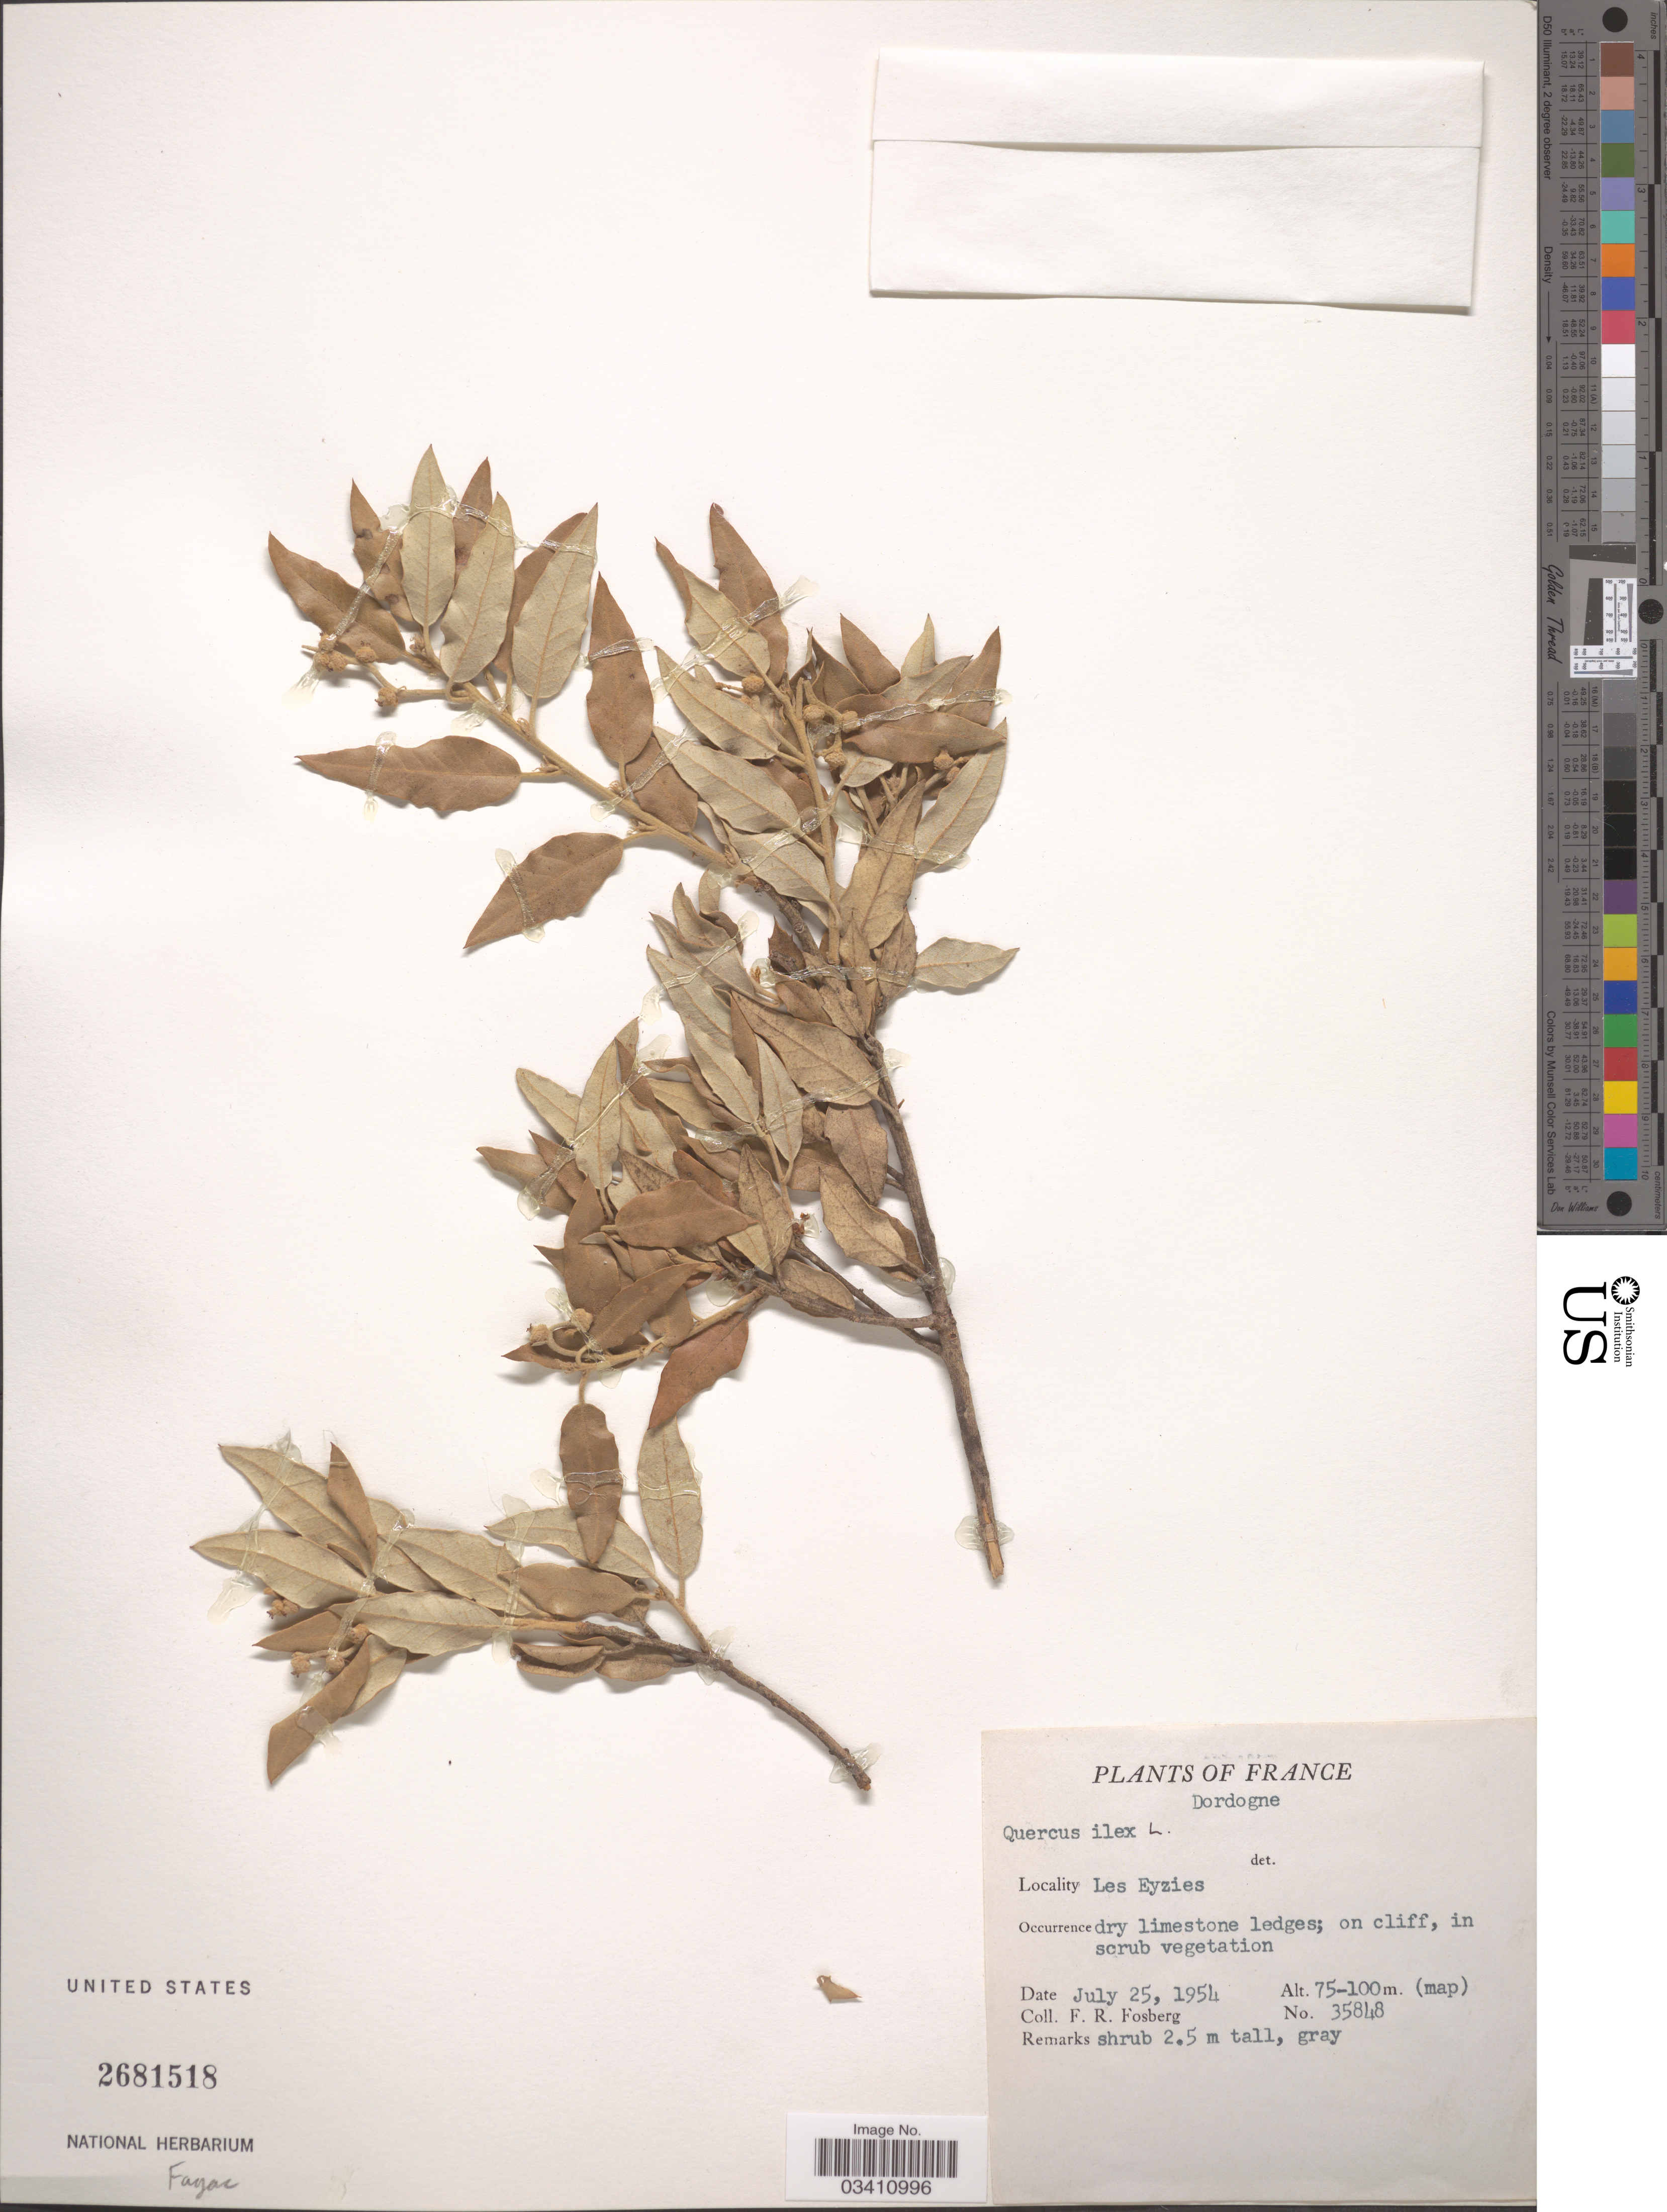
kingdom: Plantae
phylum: Tracheophyta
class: Magnoliopsida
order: Fagales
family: Fagaceae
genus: Quercus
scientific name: Quercus ilex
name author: Lour.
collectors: F. R. Fosberg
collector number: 35848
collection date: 1954-07-25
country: France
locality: Dordogne. Les Eyzies.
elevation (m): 75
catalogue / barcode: US 2681518